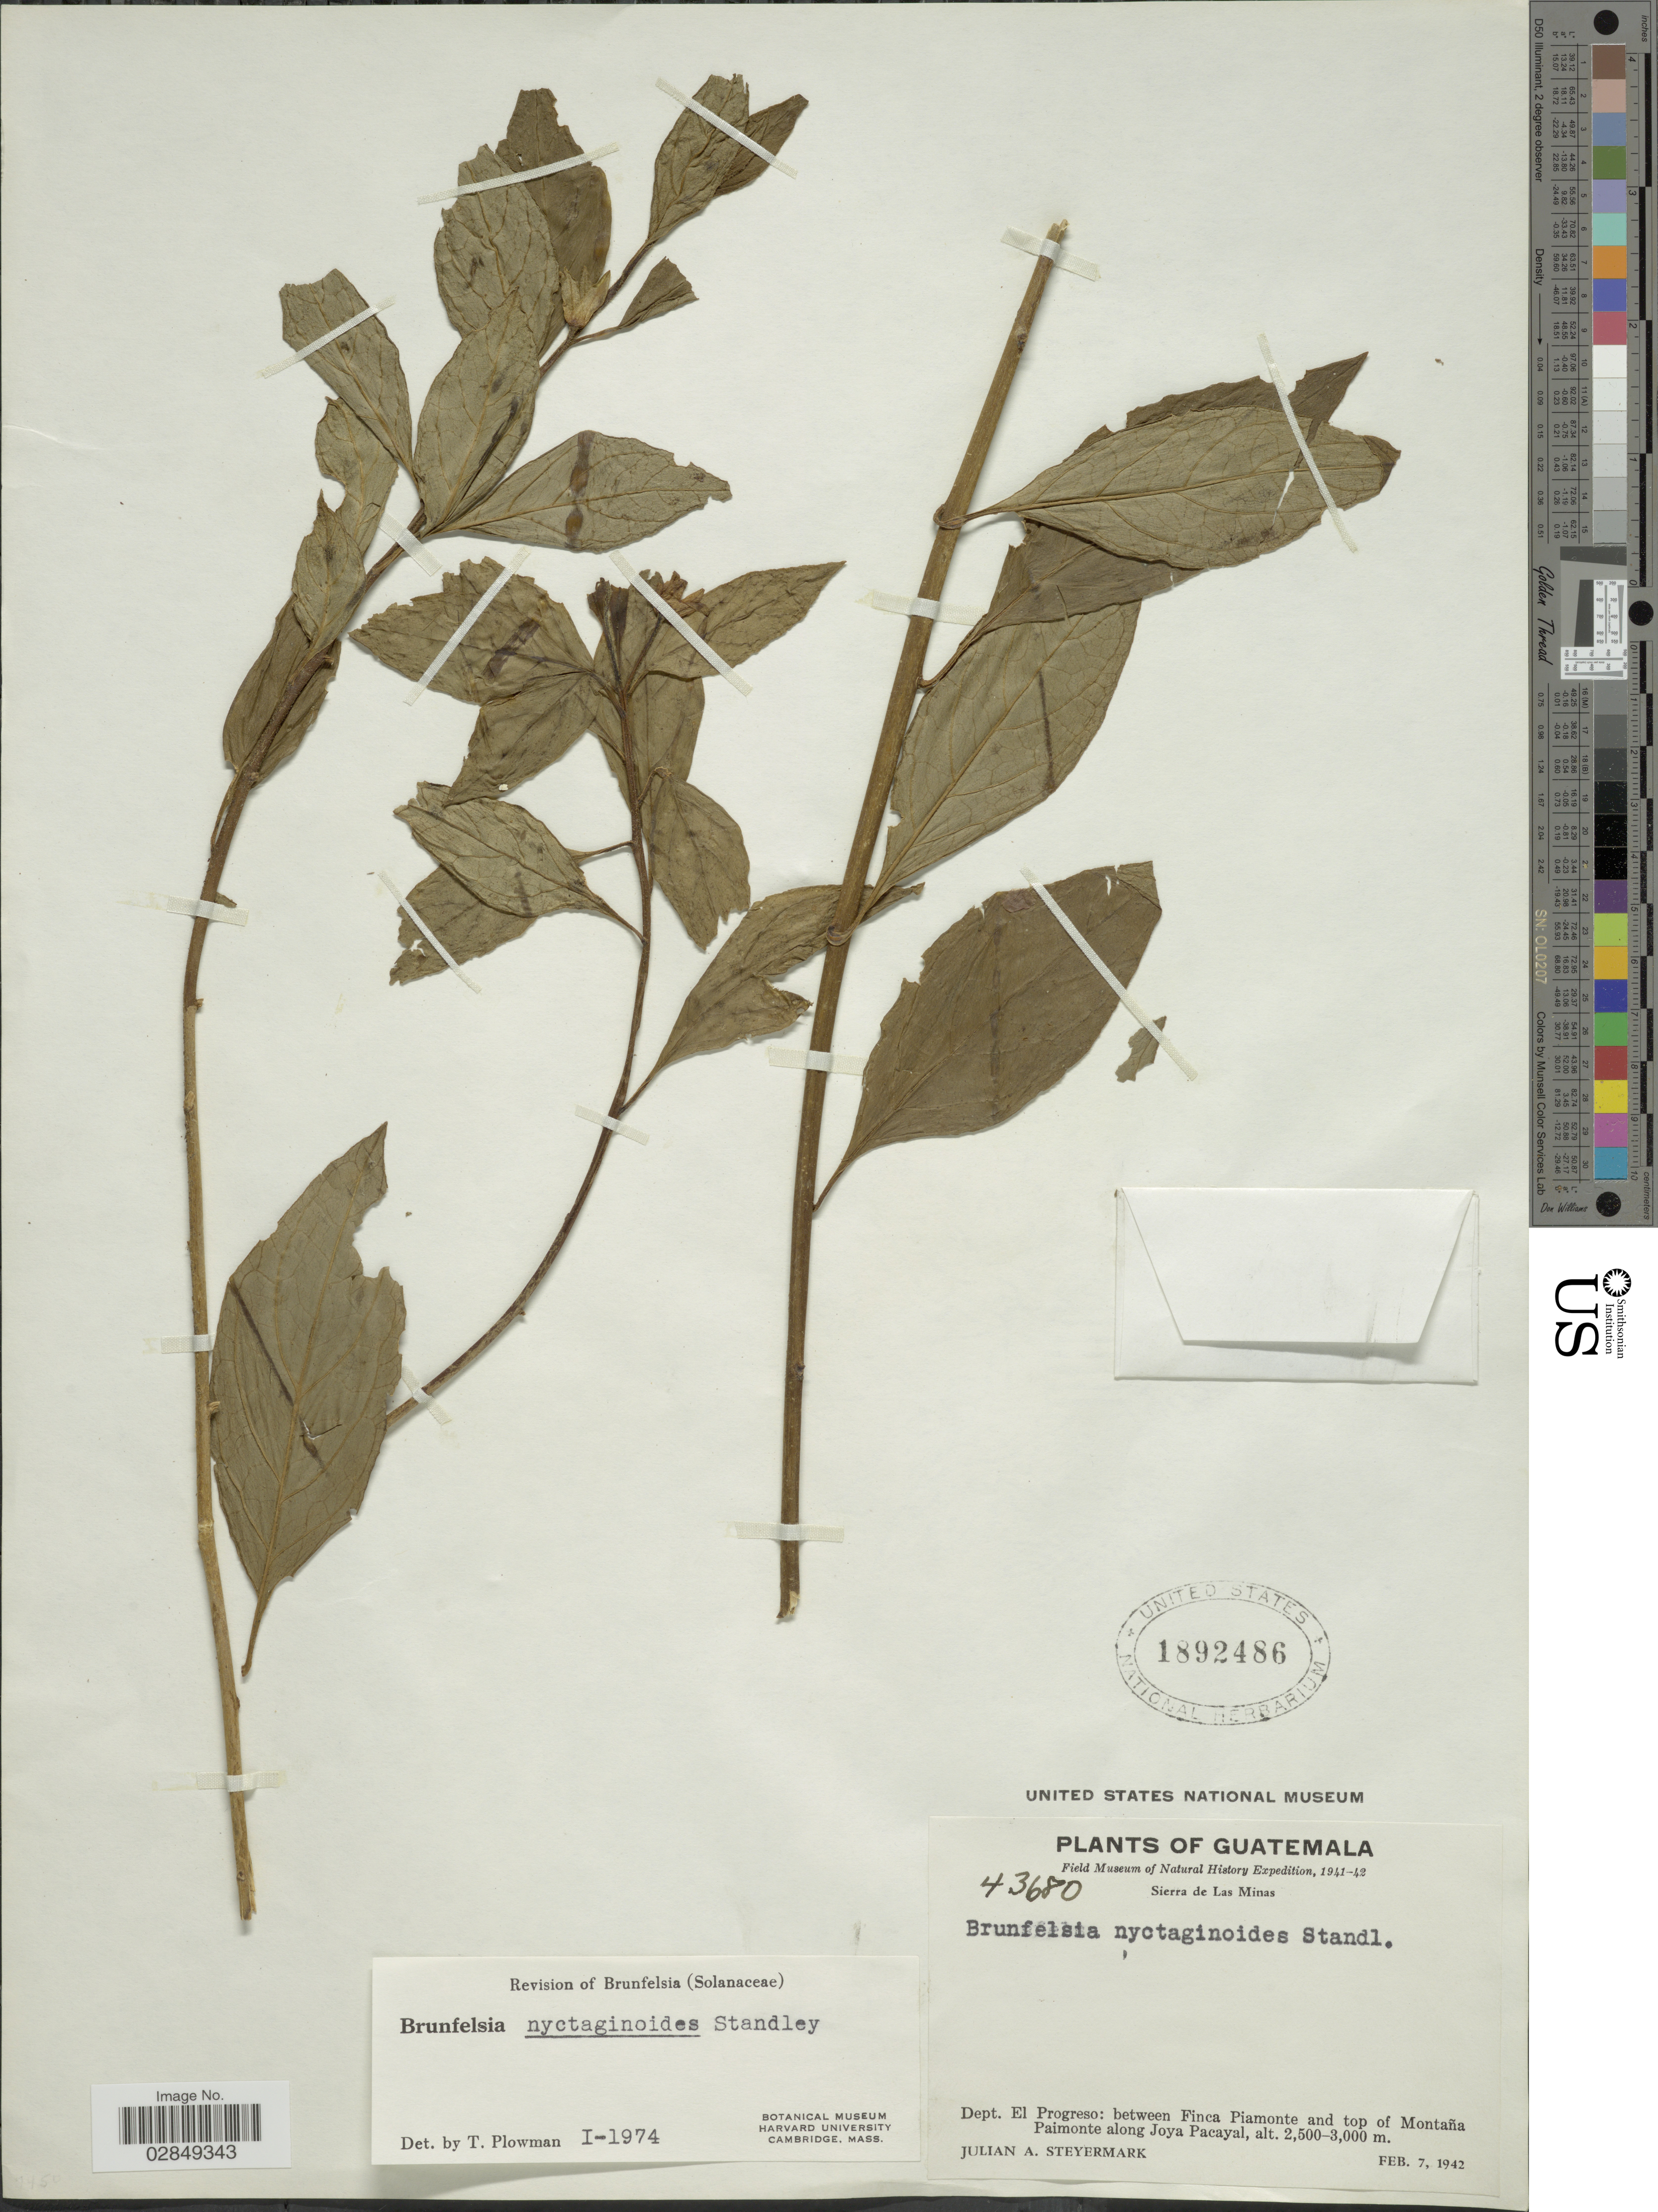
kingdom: Plantae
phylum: Tracheophyta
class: Magnoliopsida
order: Solanales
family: Solanaceae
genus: Brunfelsia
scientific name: Brunfelsia nyctaginoides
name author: Standl.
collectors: J. Steyermark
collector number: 43680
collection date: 1942-02-07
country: Guatemala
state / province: El Progreso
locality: Sierra de Las Minas. Dept. El Progreso: between Finca Piamonte and top of Montaña Paimonte along Joya Pacayal.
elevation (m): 2500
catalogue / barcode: US 1892486